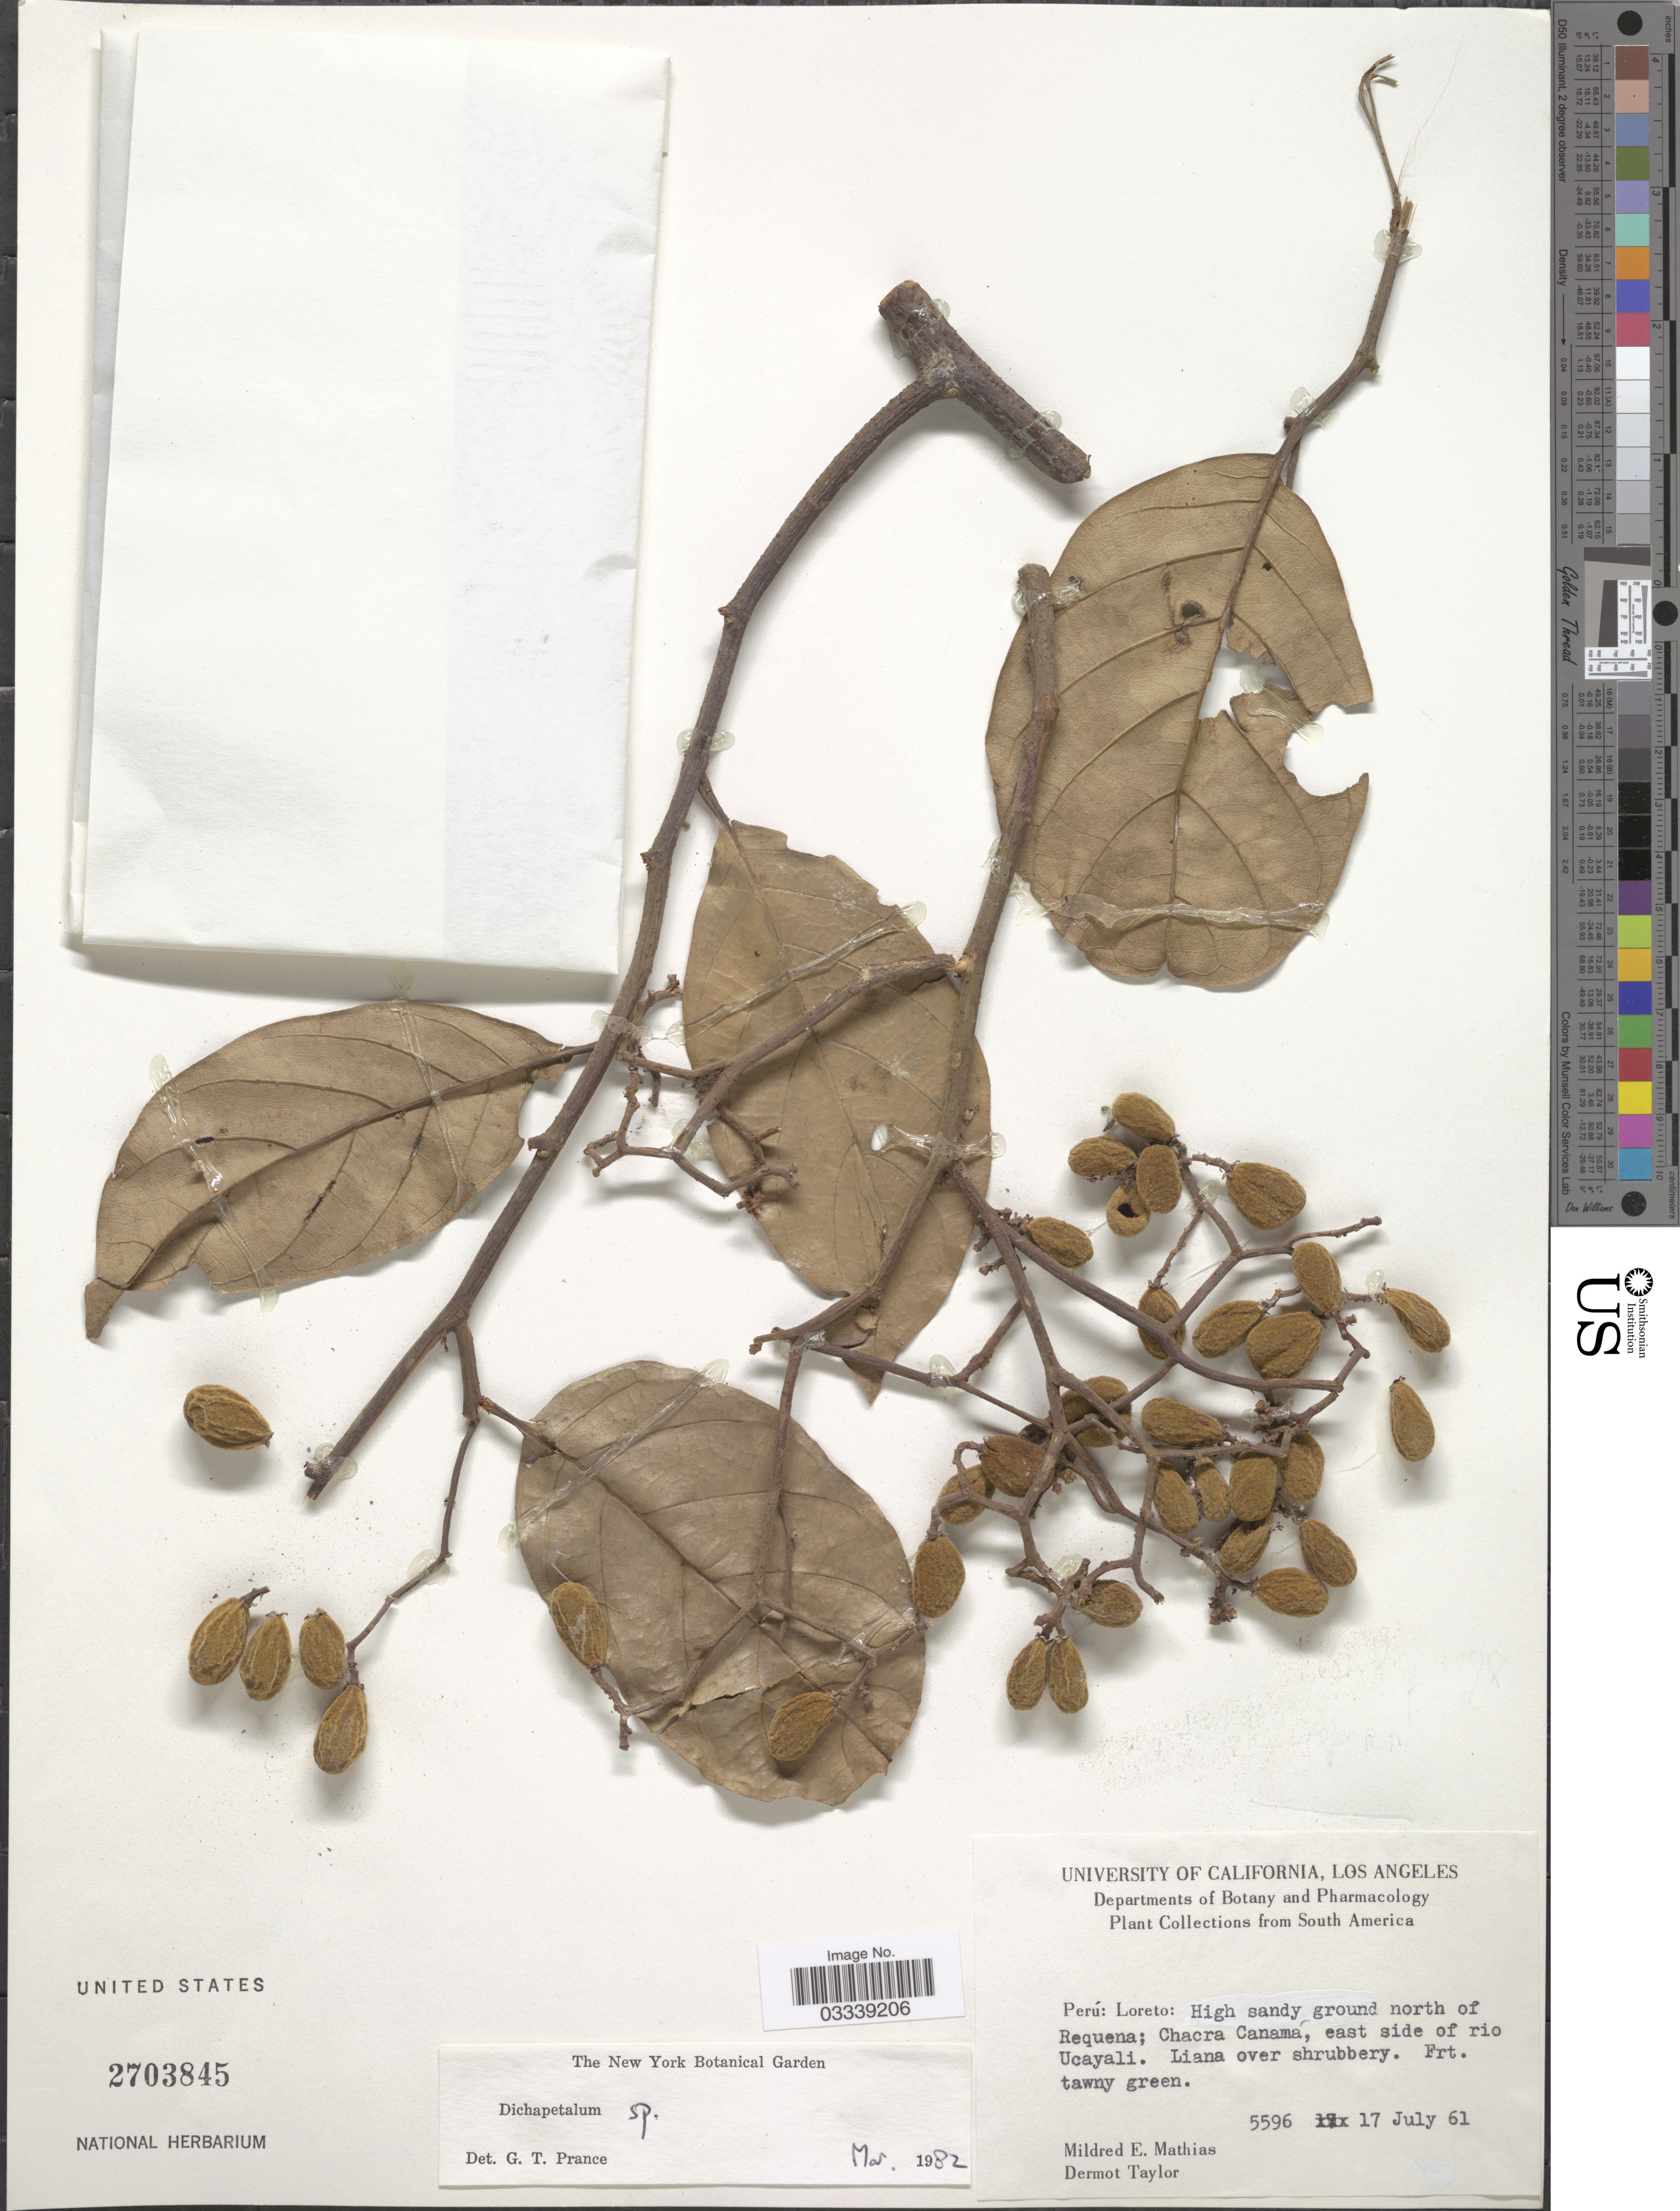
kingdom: Plantae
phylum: Tracheophyta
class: Magnoliopsida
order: Malpighiales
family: Dichapetalaceae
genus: Dichapetalum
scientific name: Dichapetalum sp.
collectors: M. E. Mathias & D. Taylor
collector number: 5596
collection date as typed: Transcribed d/m/y: 17/7/61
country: Peru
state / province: Loreto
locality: High sandy ground north of Requena; Chacra Canama, east side of rio Ucayali.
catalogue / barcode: US 2703845